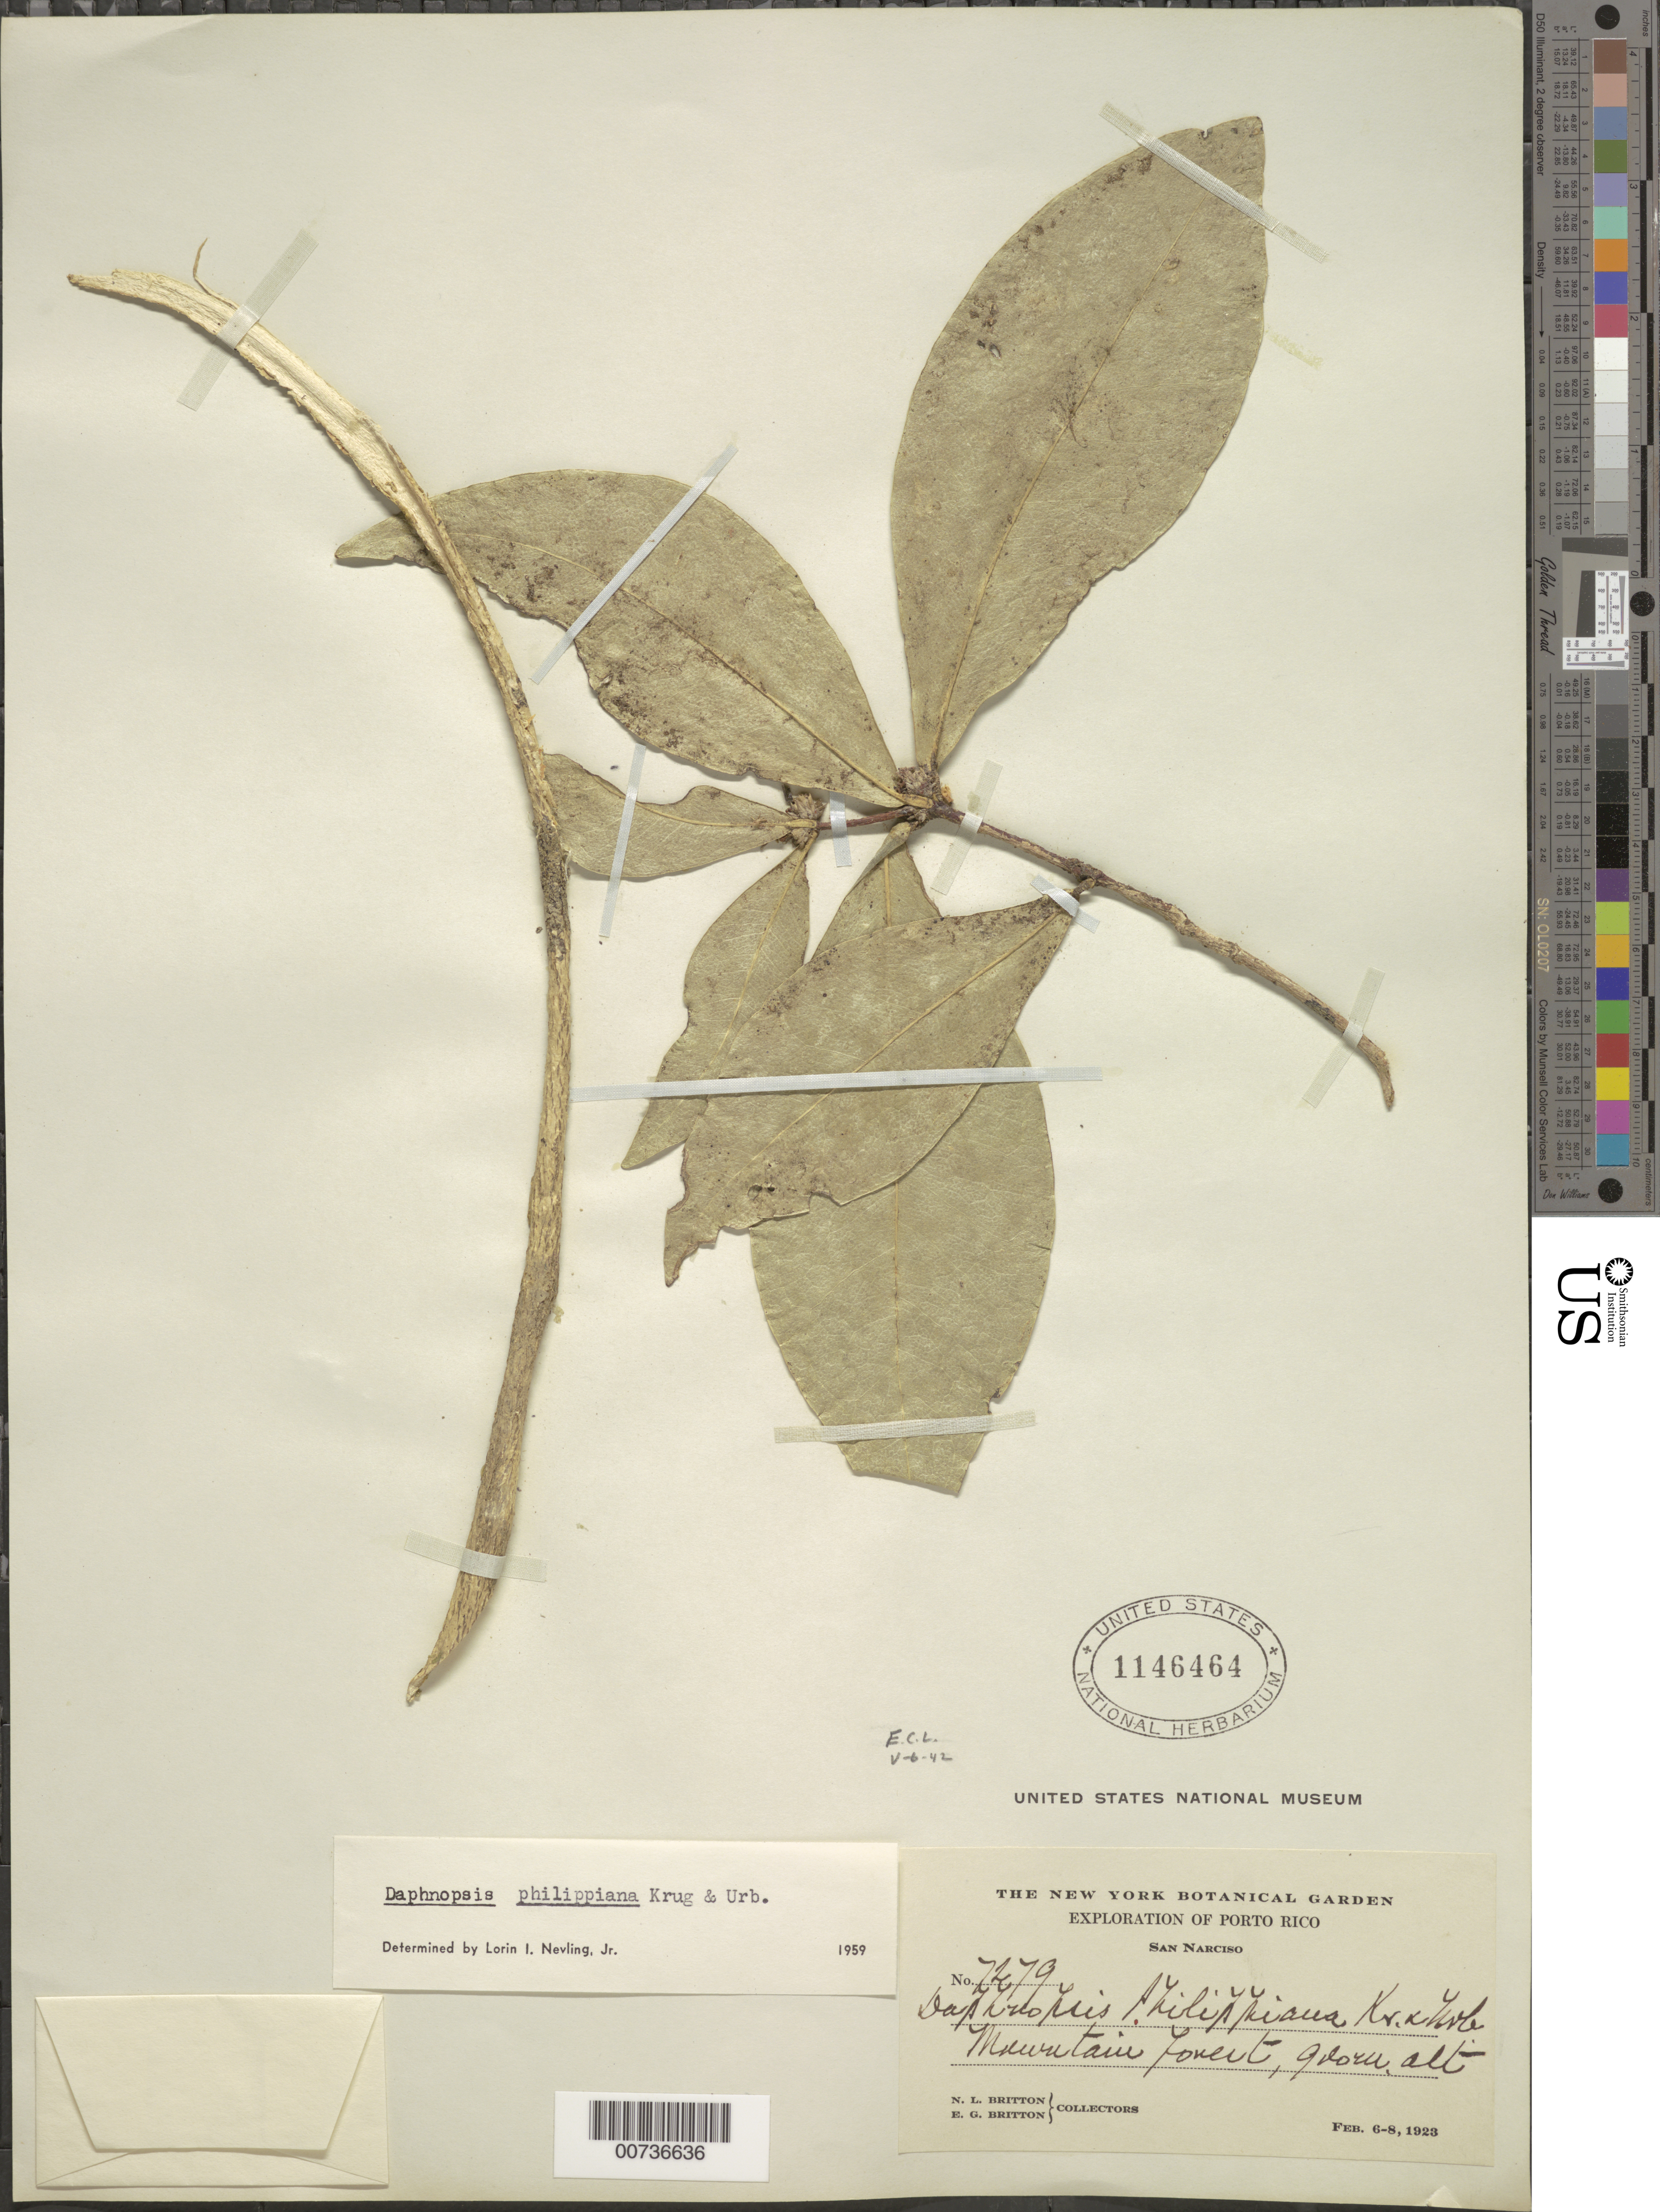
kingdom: Plantae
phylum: Tracheophyta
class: Magnoliopsida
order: Malvales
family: Thymelaeaceae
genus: Daphnopsis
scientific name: Daphnopsis philippiana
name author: Krug & Urb.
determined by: Nevling, L. I., Jr.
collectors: N. Britton & E. G. Britton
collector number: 7279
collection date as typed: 06 Feb 1923 to 08 Feb 1923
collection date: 1923-02-06/1923-02-08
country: Puerto Rico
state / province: Jayuya (?)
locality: San Narciso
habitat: Mountain forest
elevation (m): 900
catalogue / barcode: US 1146464